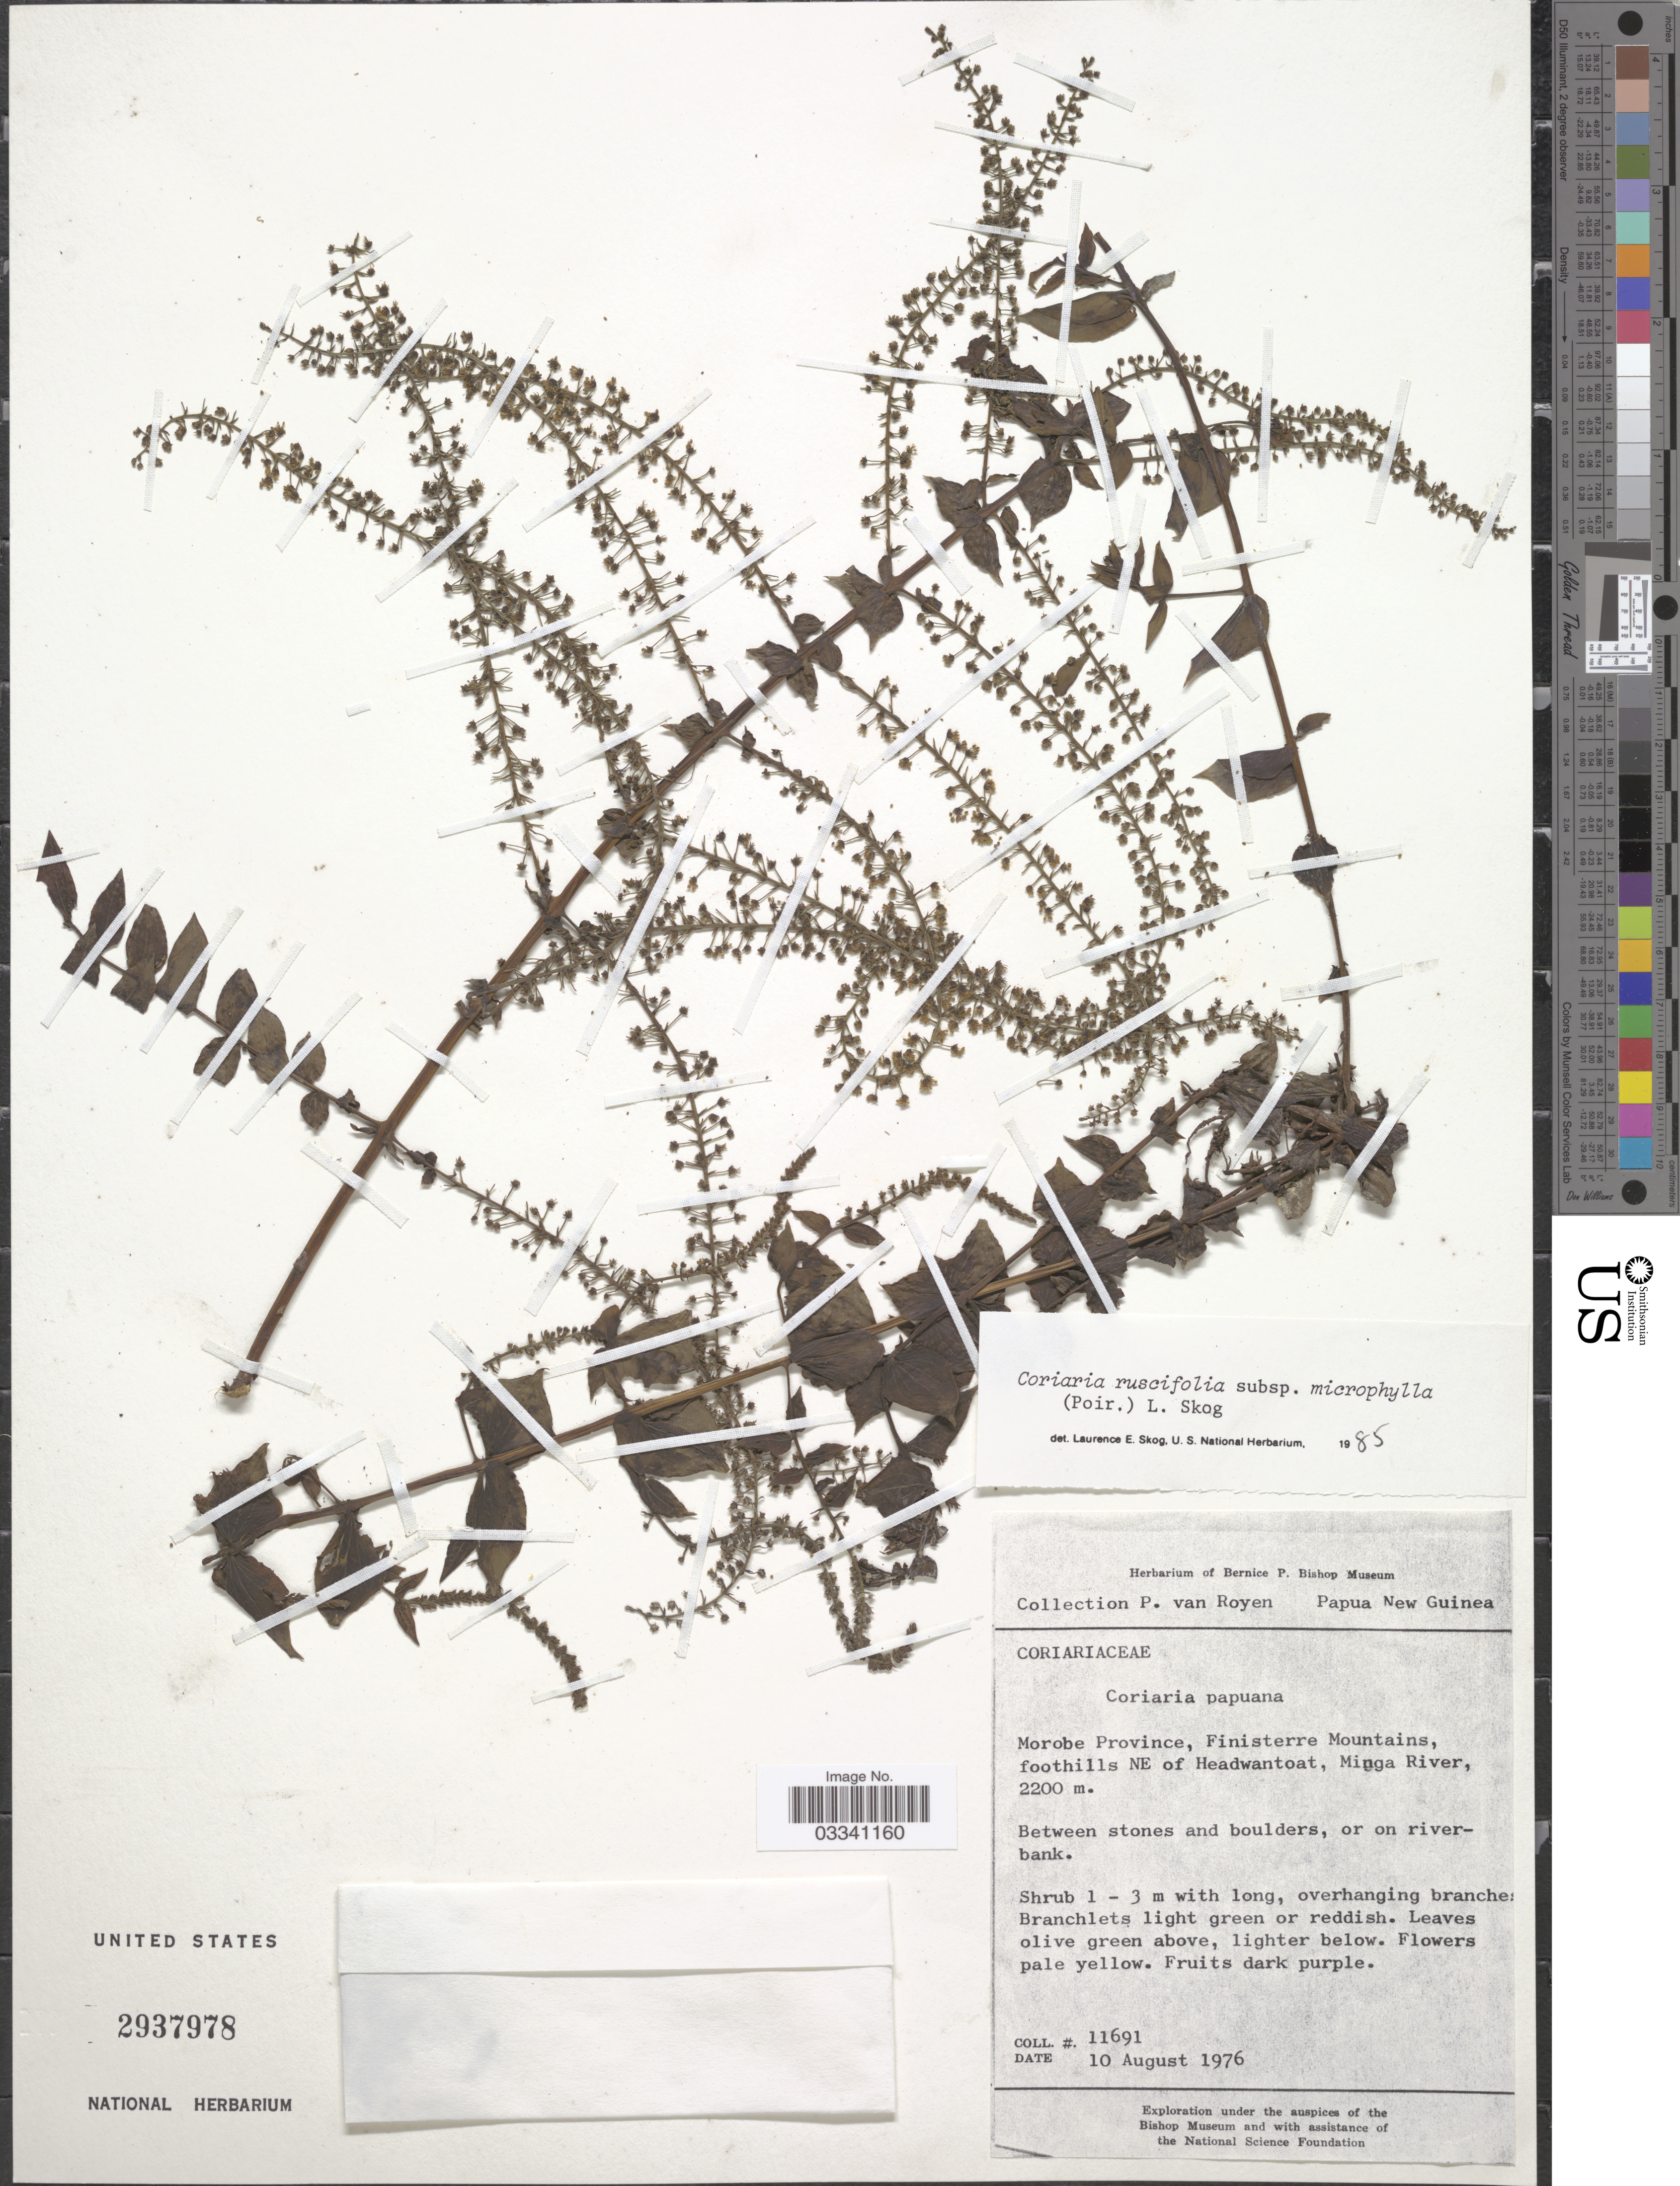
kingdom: Plantae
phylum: Tracheophyta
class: Magnoliopsida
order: Cucurbitales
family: Coriariaceae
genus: Coriaria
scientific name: Coriaria ruscifolia subsp. microphylla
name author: (Poir.) L.E. Skog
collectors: P. van Royen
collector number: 11691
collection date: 1976-08-10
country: Papua New Guinea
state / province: Morobe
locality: Morobe Province, Finisterre Mountains, foothills NE of Headwantoat, Minga River.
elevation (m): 2200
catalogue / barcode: US 2937978